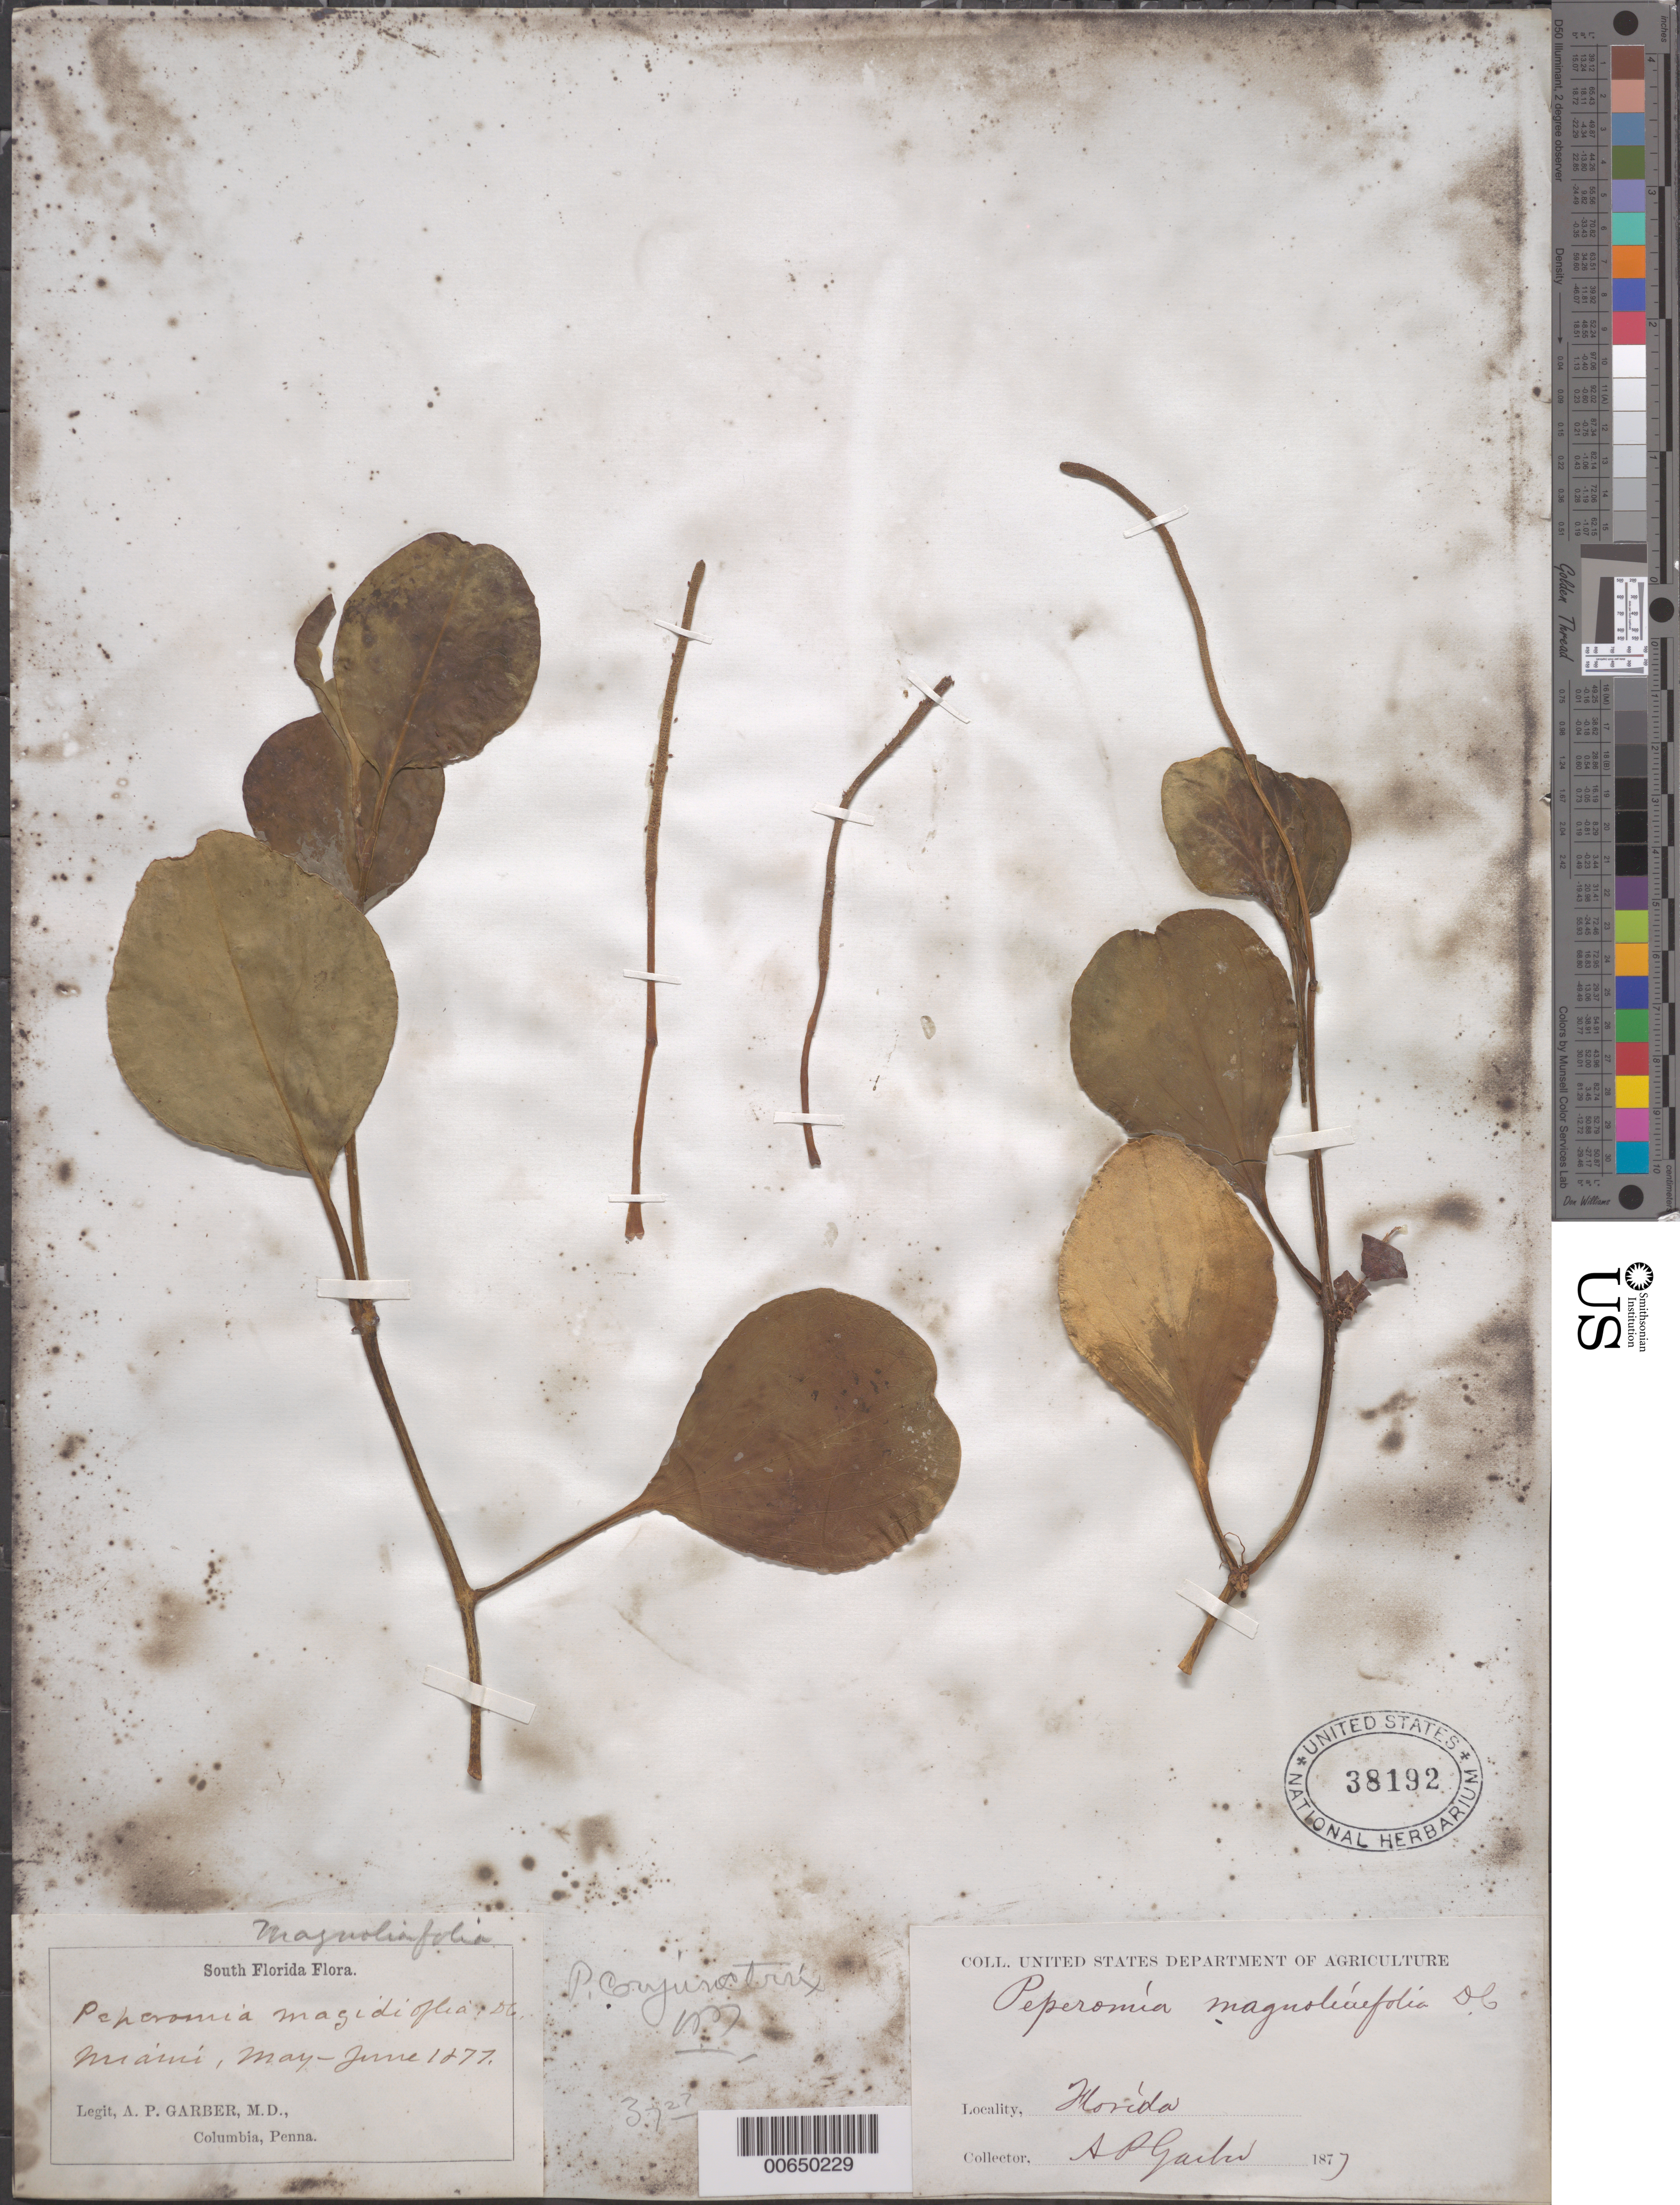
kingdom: Plantae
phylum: Tracheophyta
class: Magnoliopsida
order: Piperales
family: Piperaceae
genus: Peperomia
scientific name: Peperomia magnoliifolia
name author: (Jacq.) A. Dietr.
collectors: A. P. Garber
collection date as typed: May 1877 to -- Jun 1877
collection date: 1877-05/1877-06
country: United States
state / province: Florida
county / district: Miami-Dade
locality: Miami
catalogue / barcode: US 38192